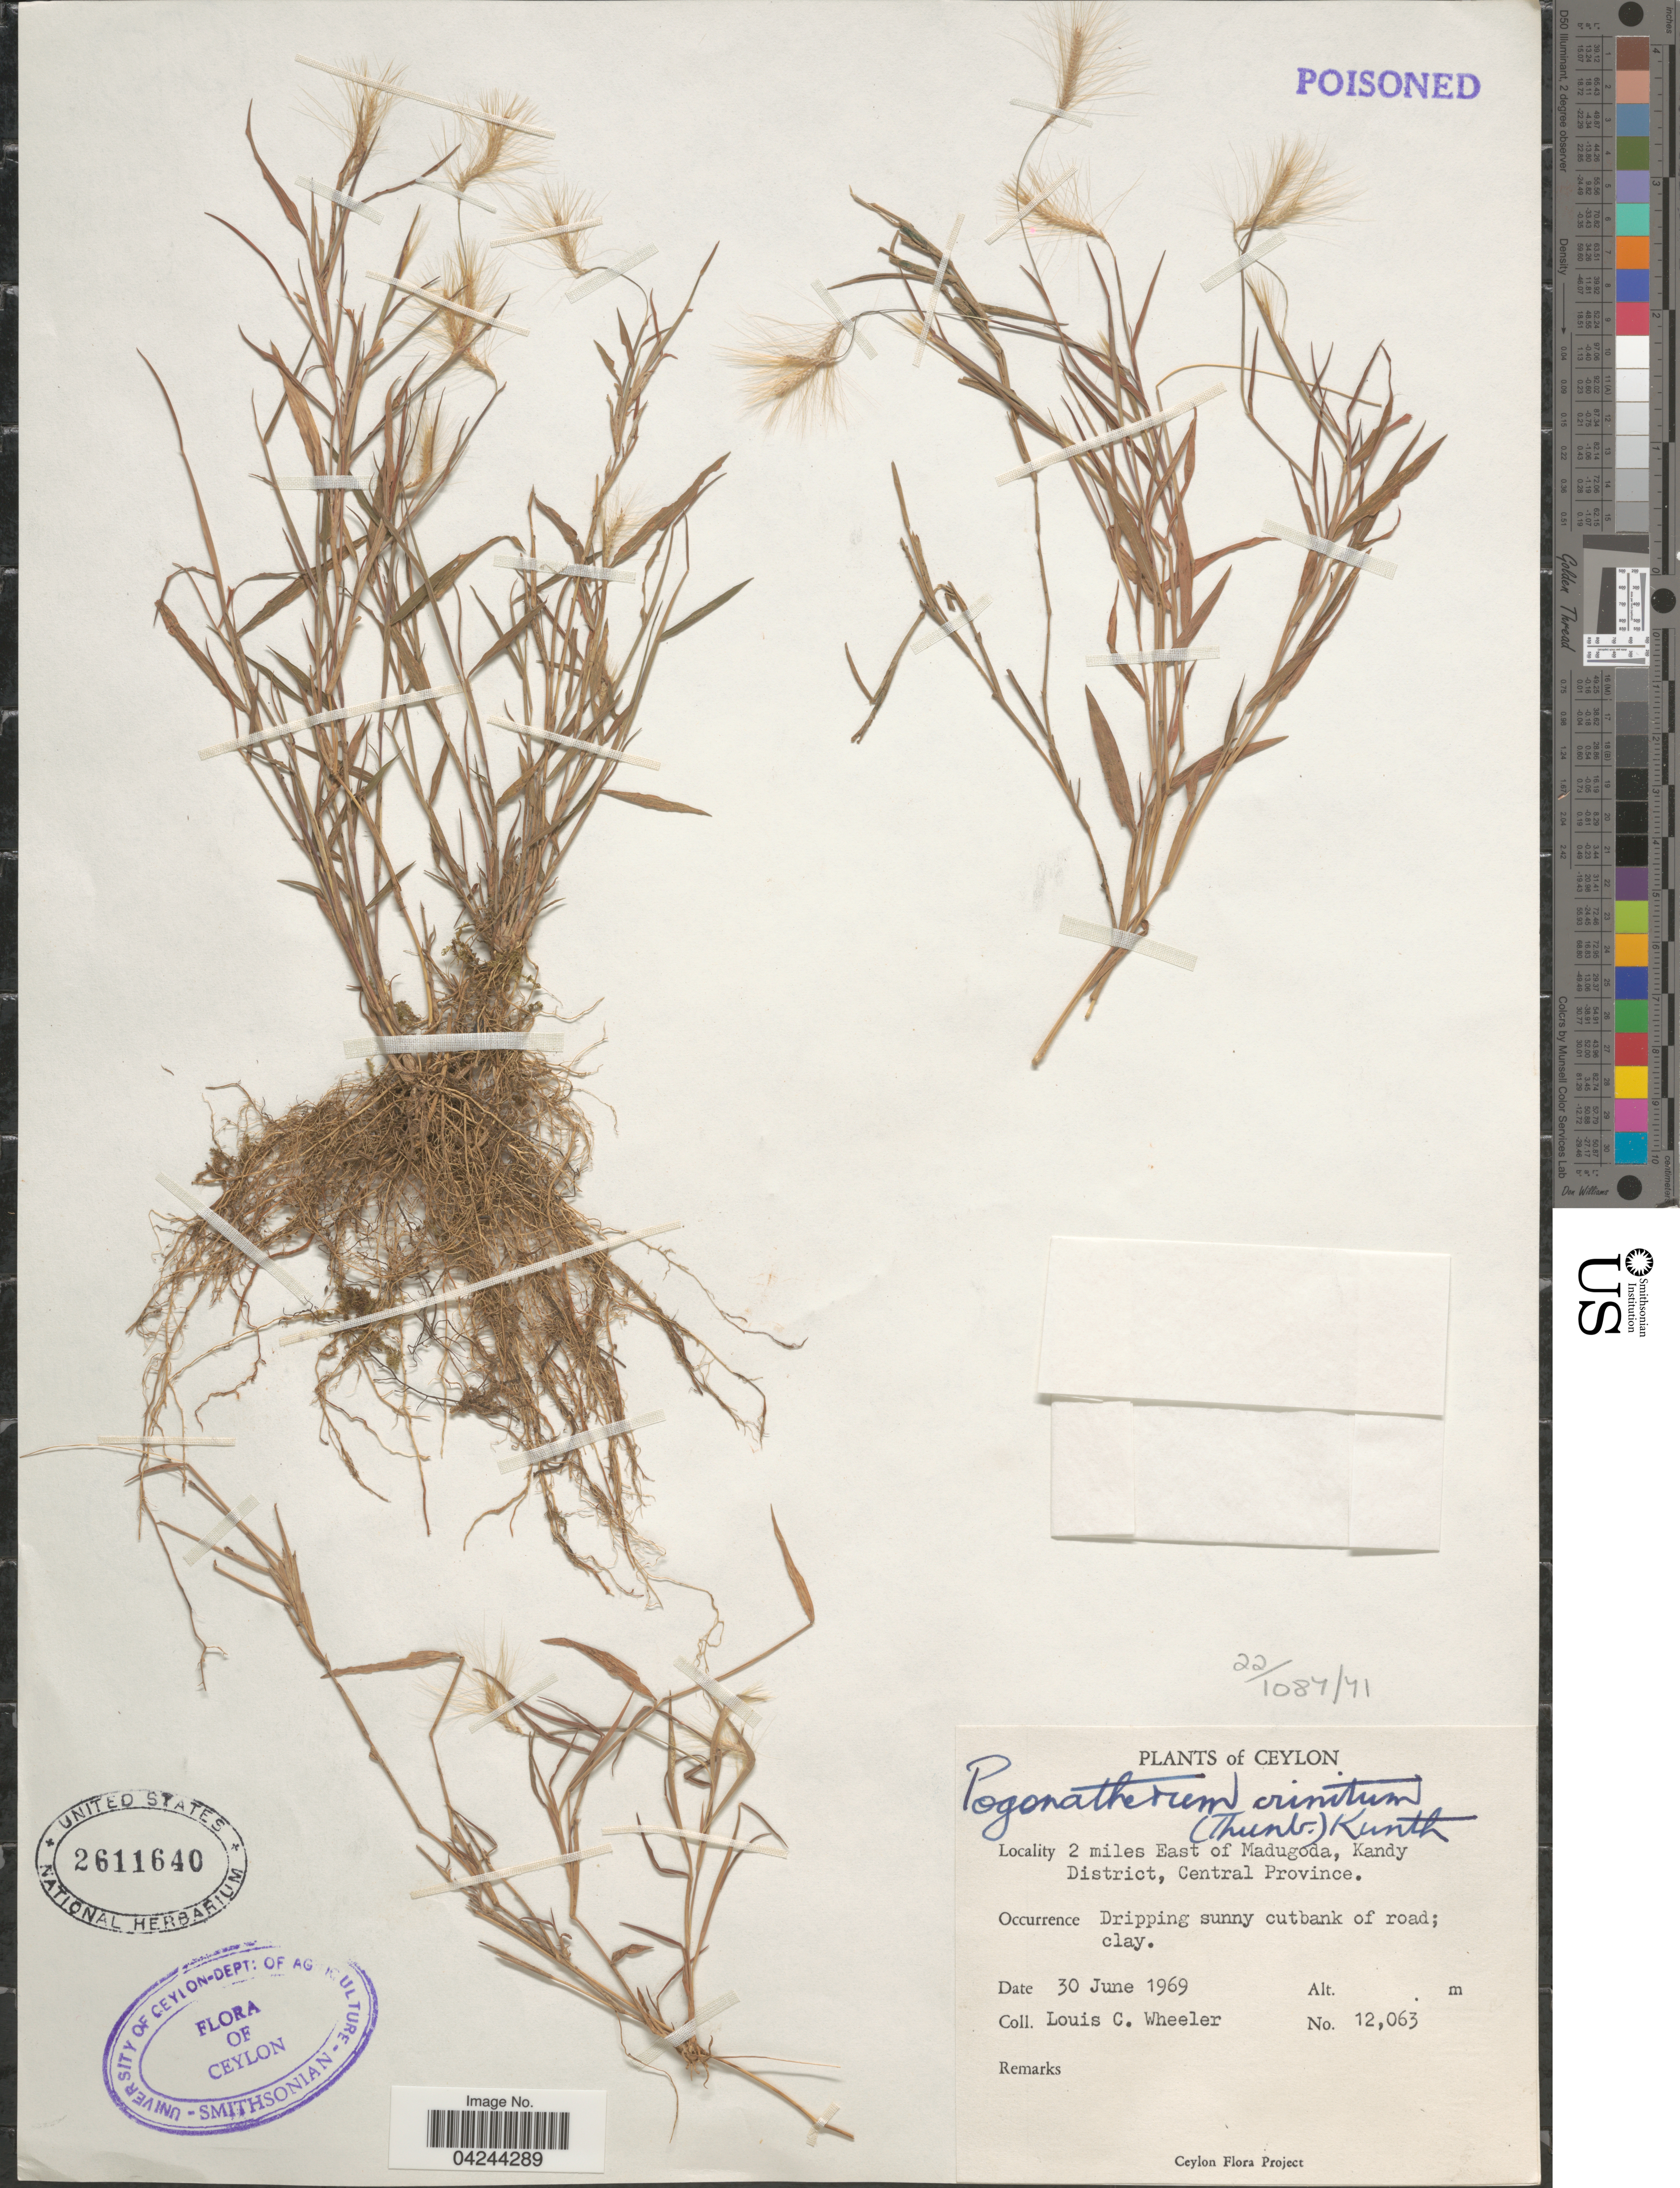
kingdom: Plantae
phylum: Tracheophyta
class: Liliopsida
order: Poales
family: Poaceae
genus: Pogonatherum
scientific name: Pogonatherum crinitum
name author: (Thunb.) Kunth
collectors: L. C. Wheeler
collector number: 12063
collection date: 1969-06-30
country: Sri Lanka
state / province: Central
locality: Ceylon. 2 miles East of Madugoda, Kandy District.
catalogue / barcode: US 2611640